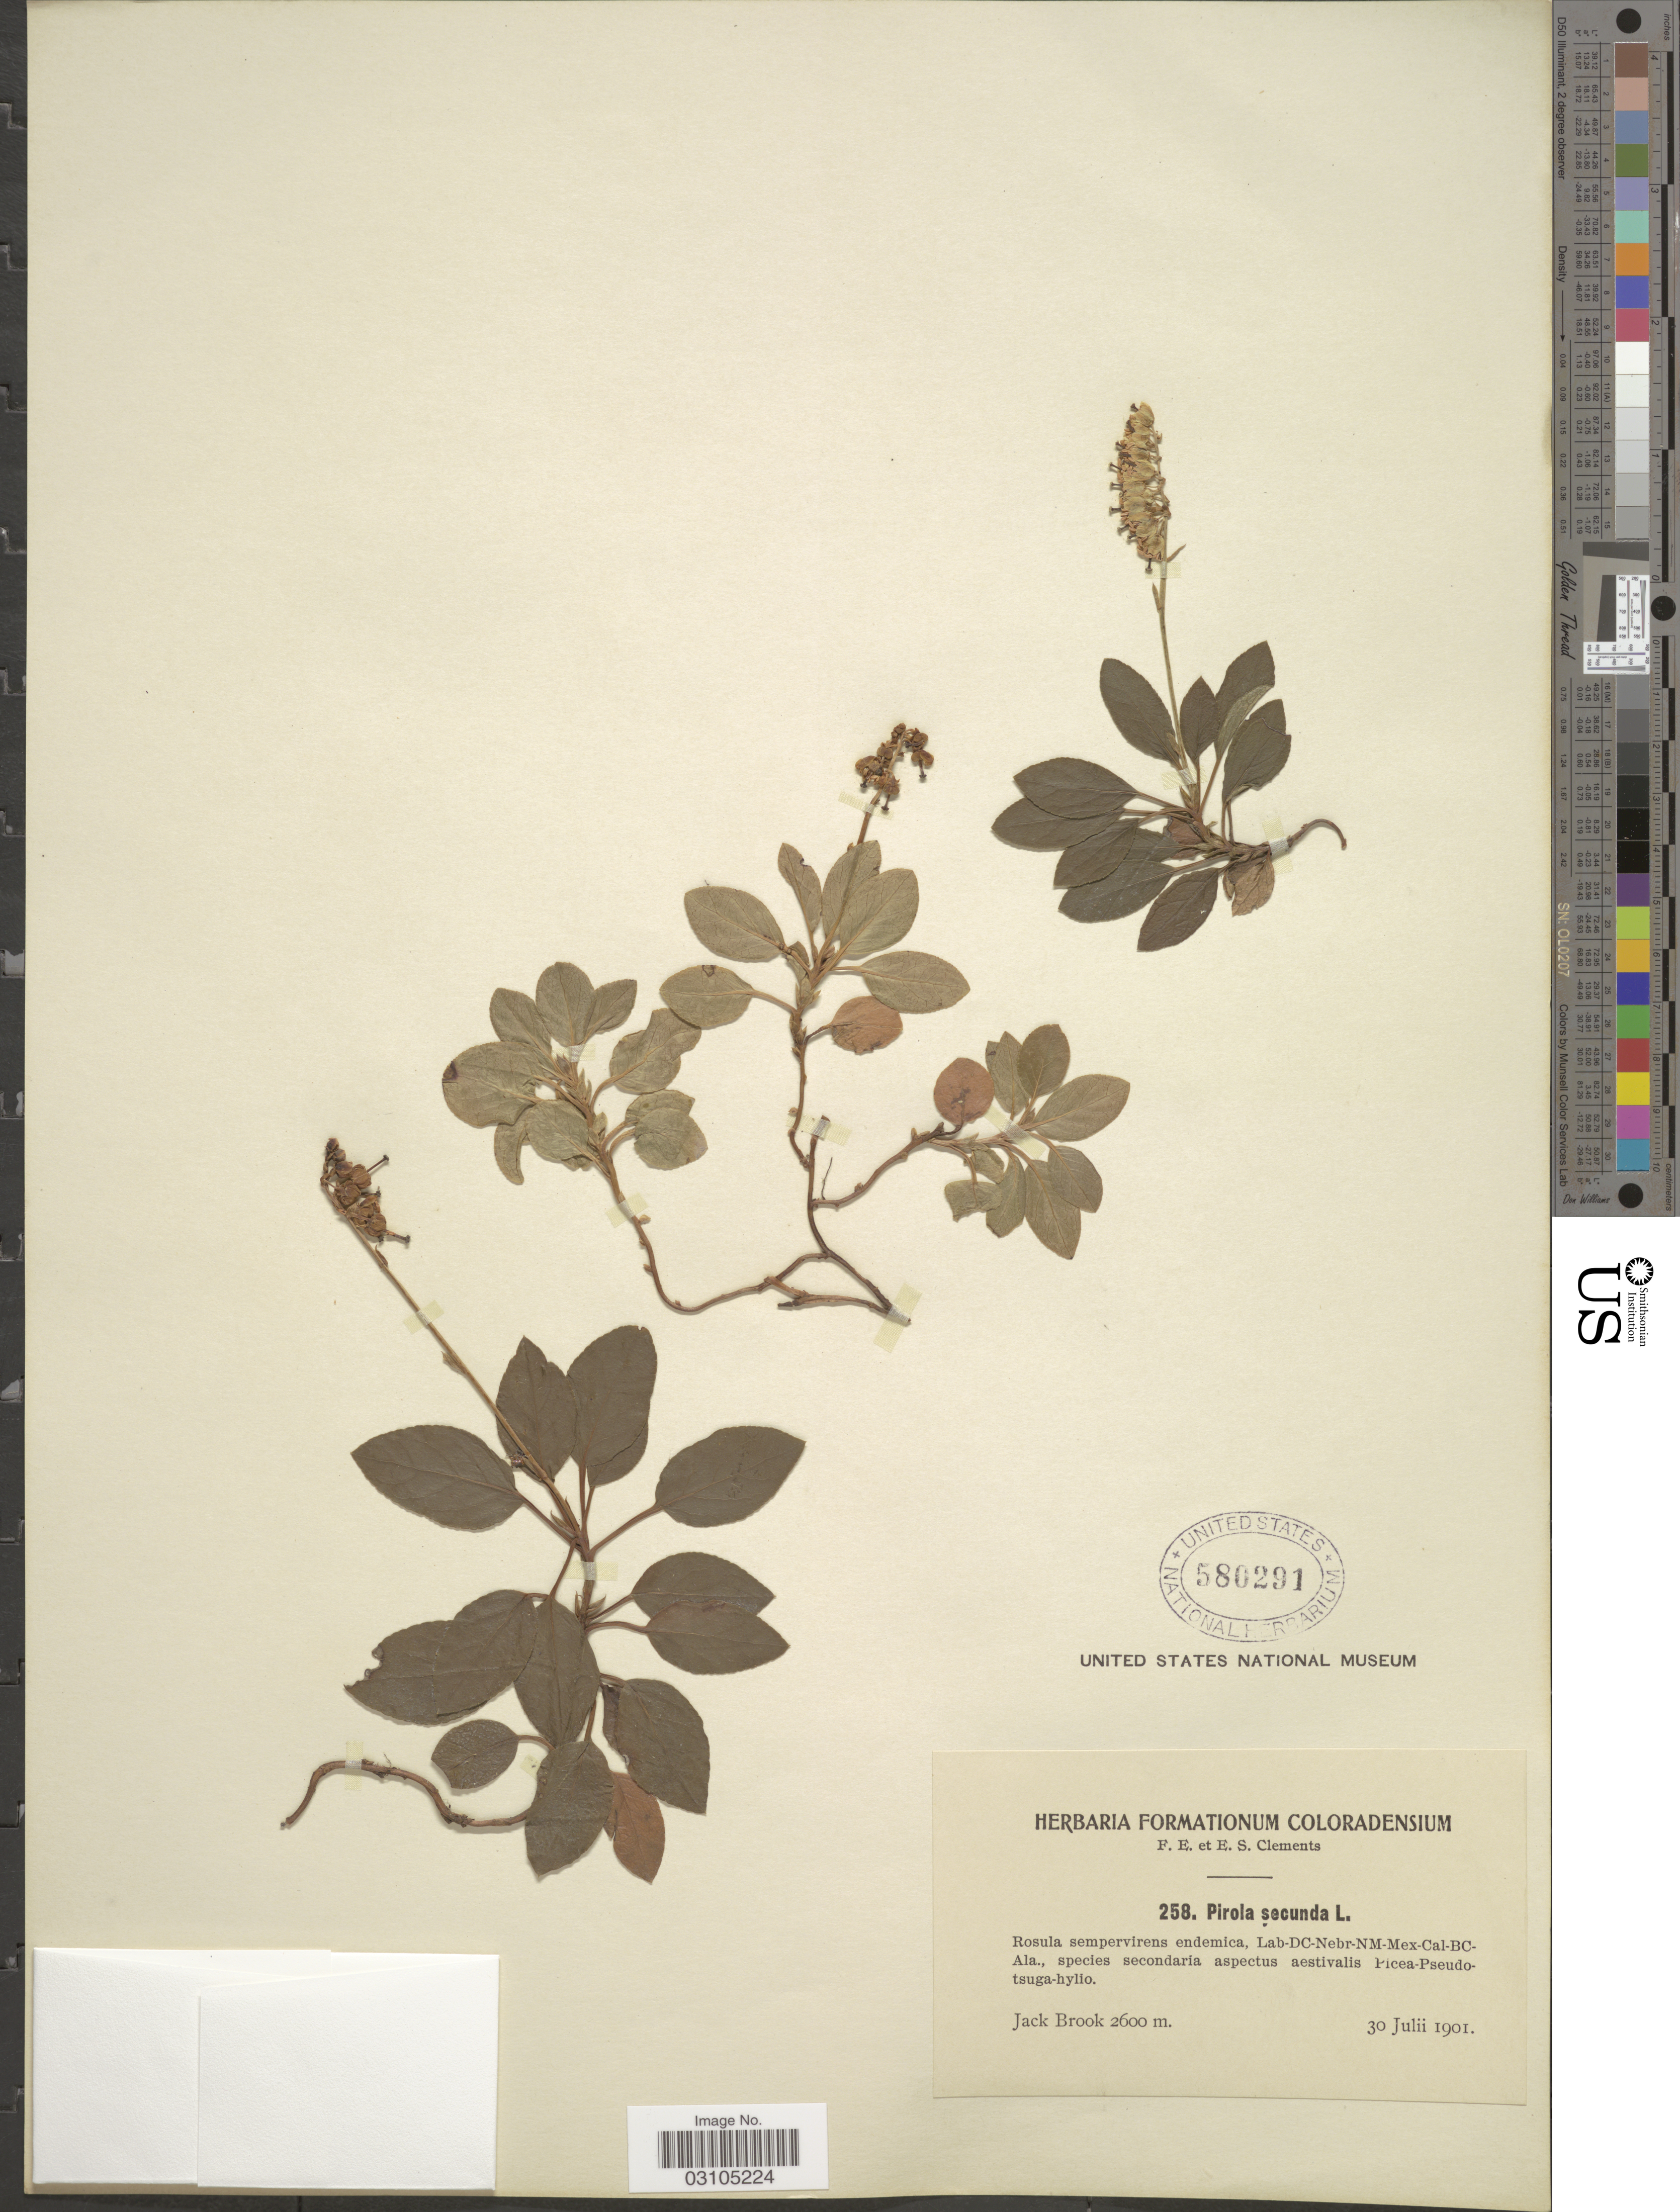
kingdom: Plantae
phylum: Tracheophyta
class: Magnoliopsida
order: Ericales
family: Ericaceae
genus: Orthilia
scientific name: Orthilia secunda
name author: (L.) House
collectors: F. E. Clements & E. S. Clements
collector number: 258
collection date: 1901-07-30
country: United States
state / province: Colorado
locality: Jack Brook.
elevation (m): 2600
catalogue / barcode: US 580291